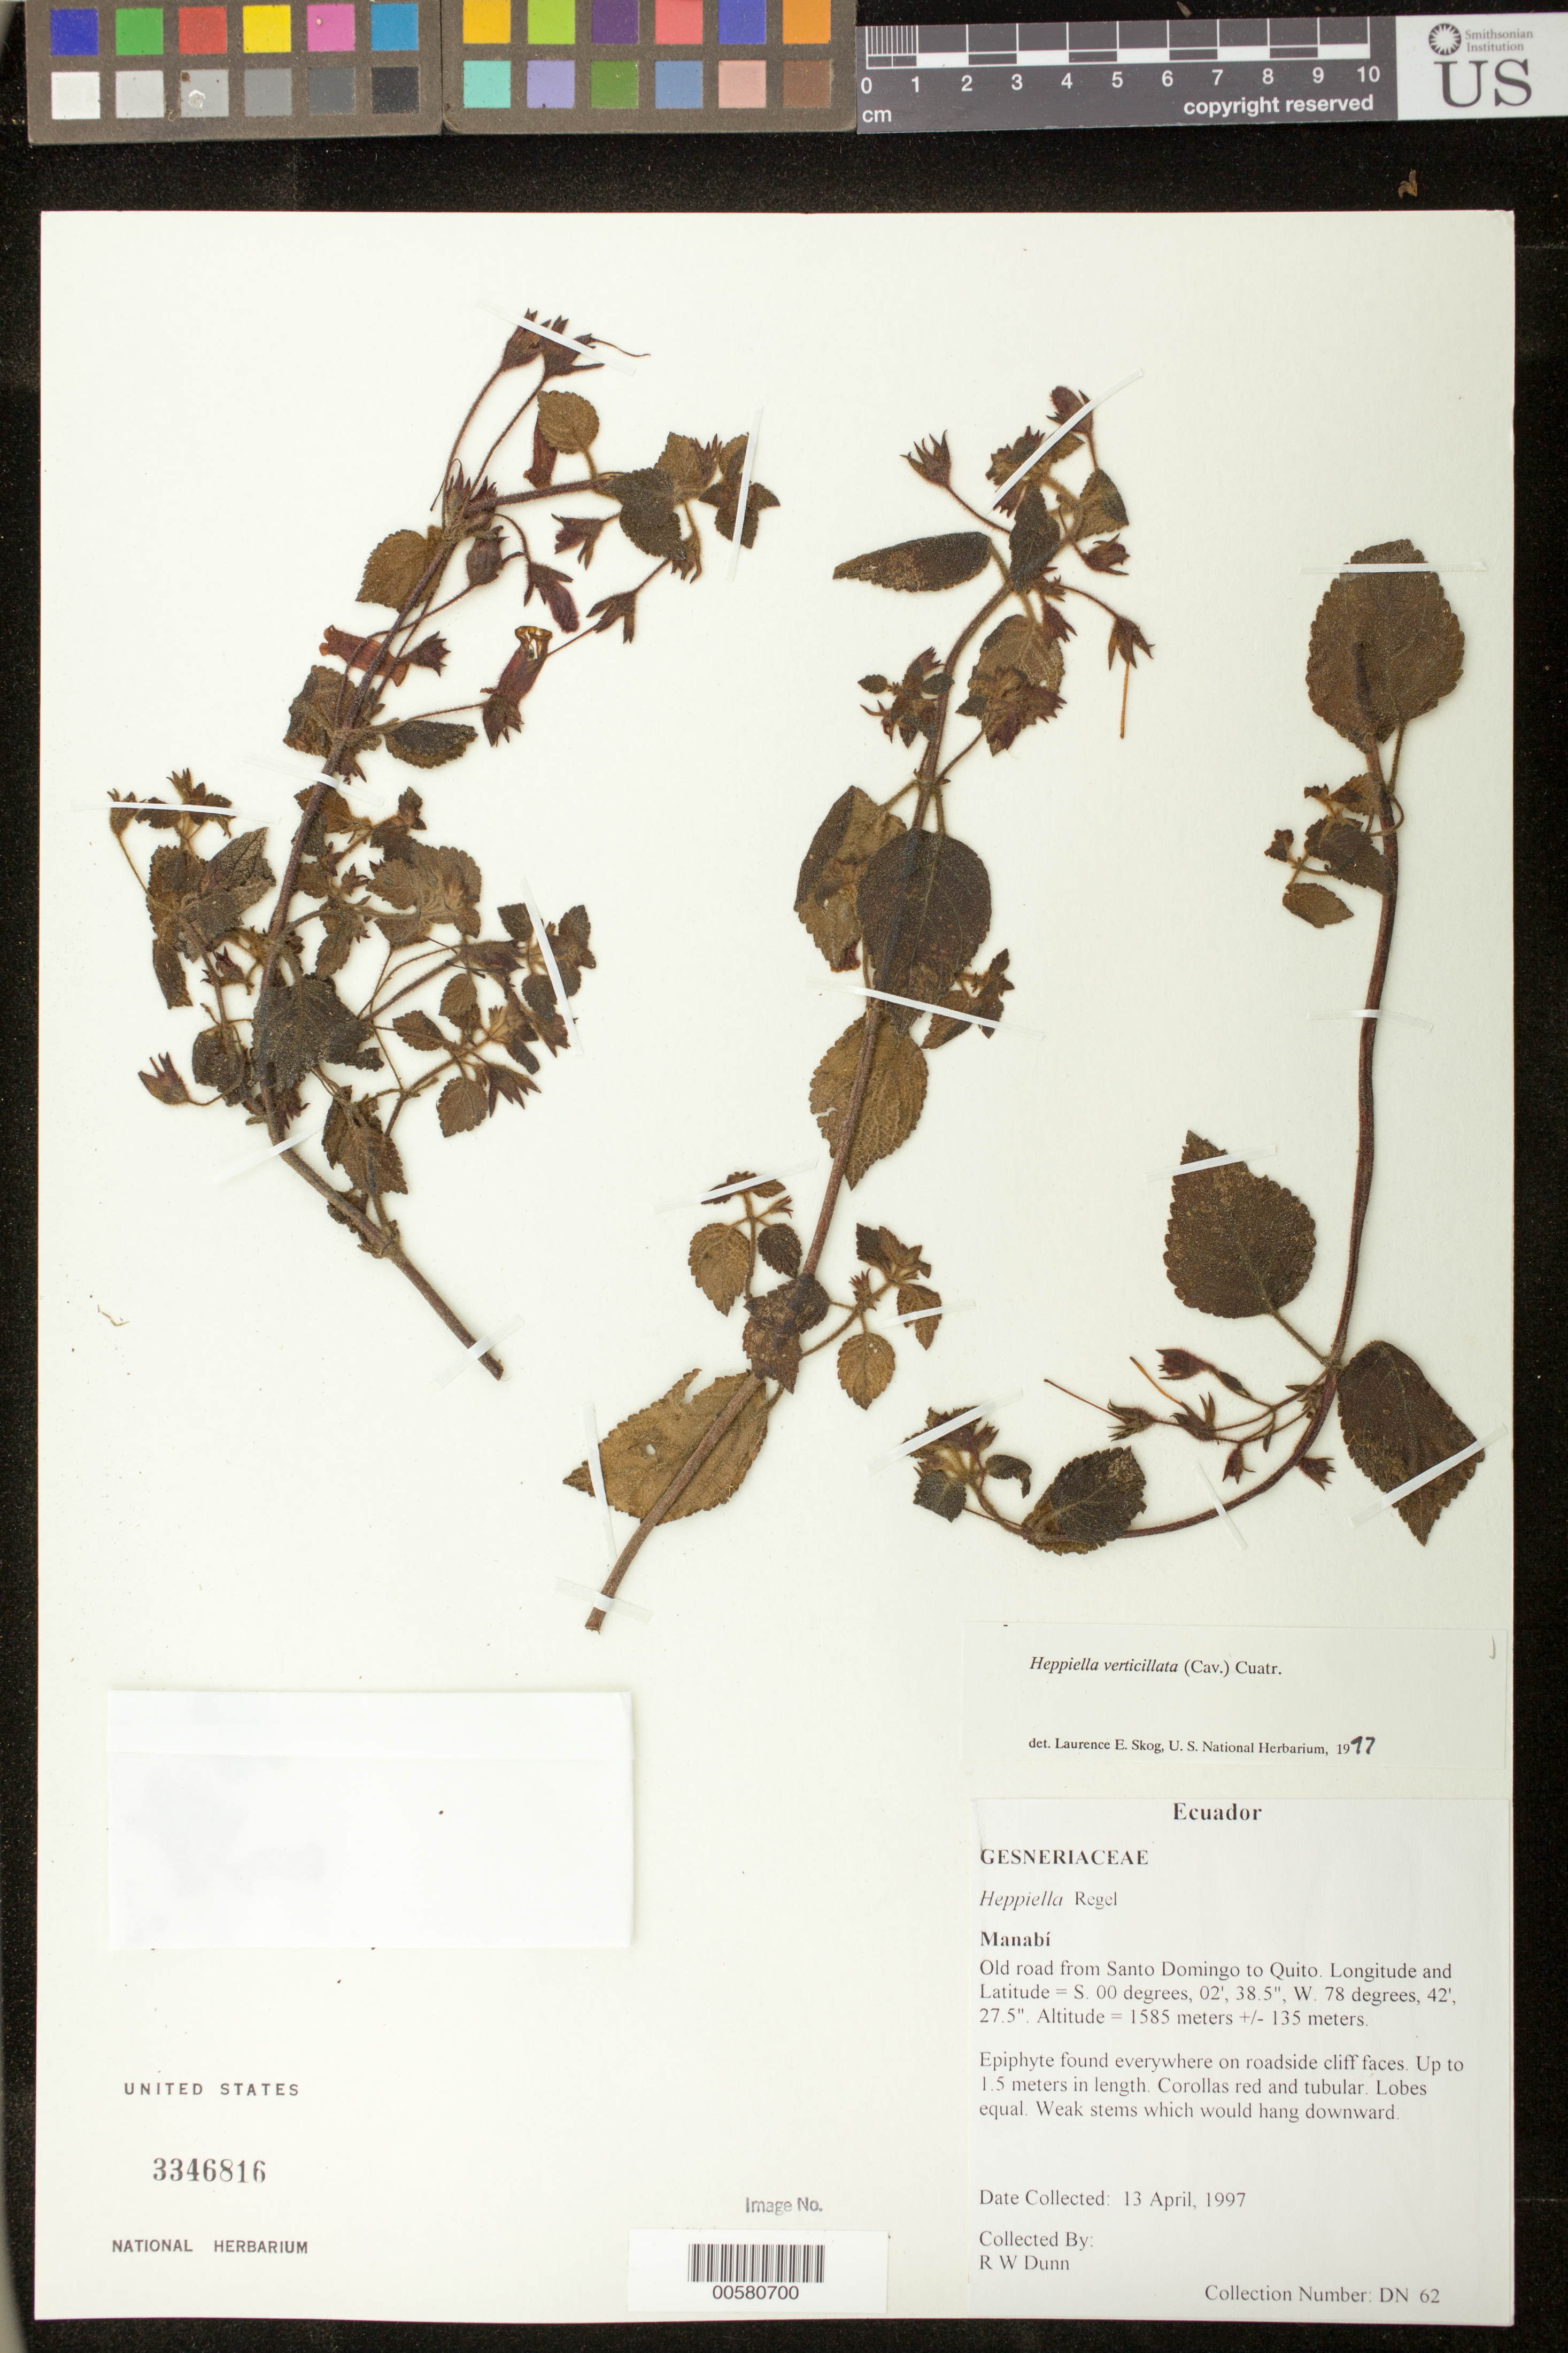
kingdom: Plantae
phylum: Tracheophyta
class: Magnoliopsida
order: Lamiales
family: Gesneriaceae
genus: Heppiella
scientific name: Heppiella verticillata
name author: (Cav.) Cuatrec.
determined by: Skog, Laurence E.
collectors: R. Dunn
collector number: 62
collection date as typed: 13 Apr 1997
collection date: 1997-04-13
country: Ecuador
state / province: Pichincha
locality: Old road from Santo Domingo to Quito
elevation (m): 1400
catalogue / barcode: US 3346816